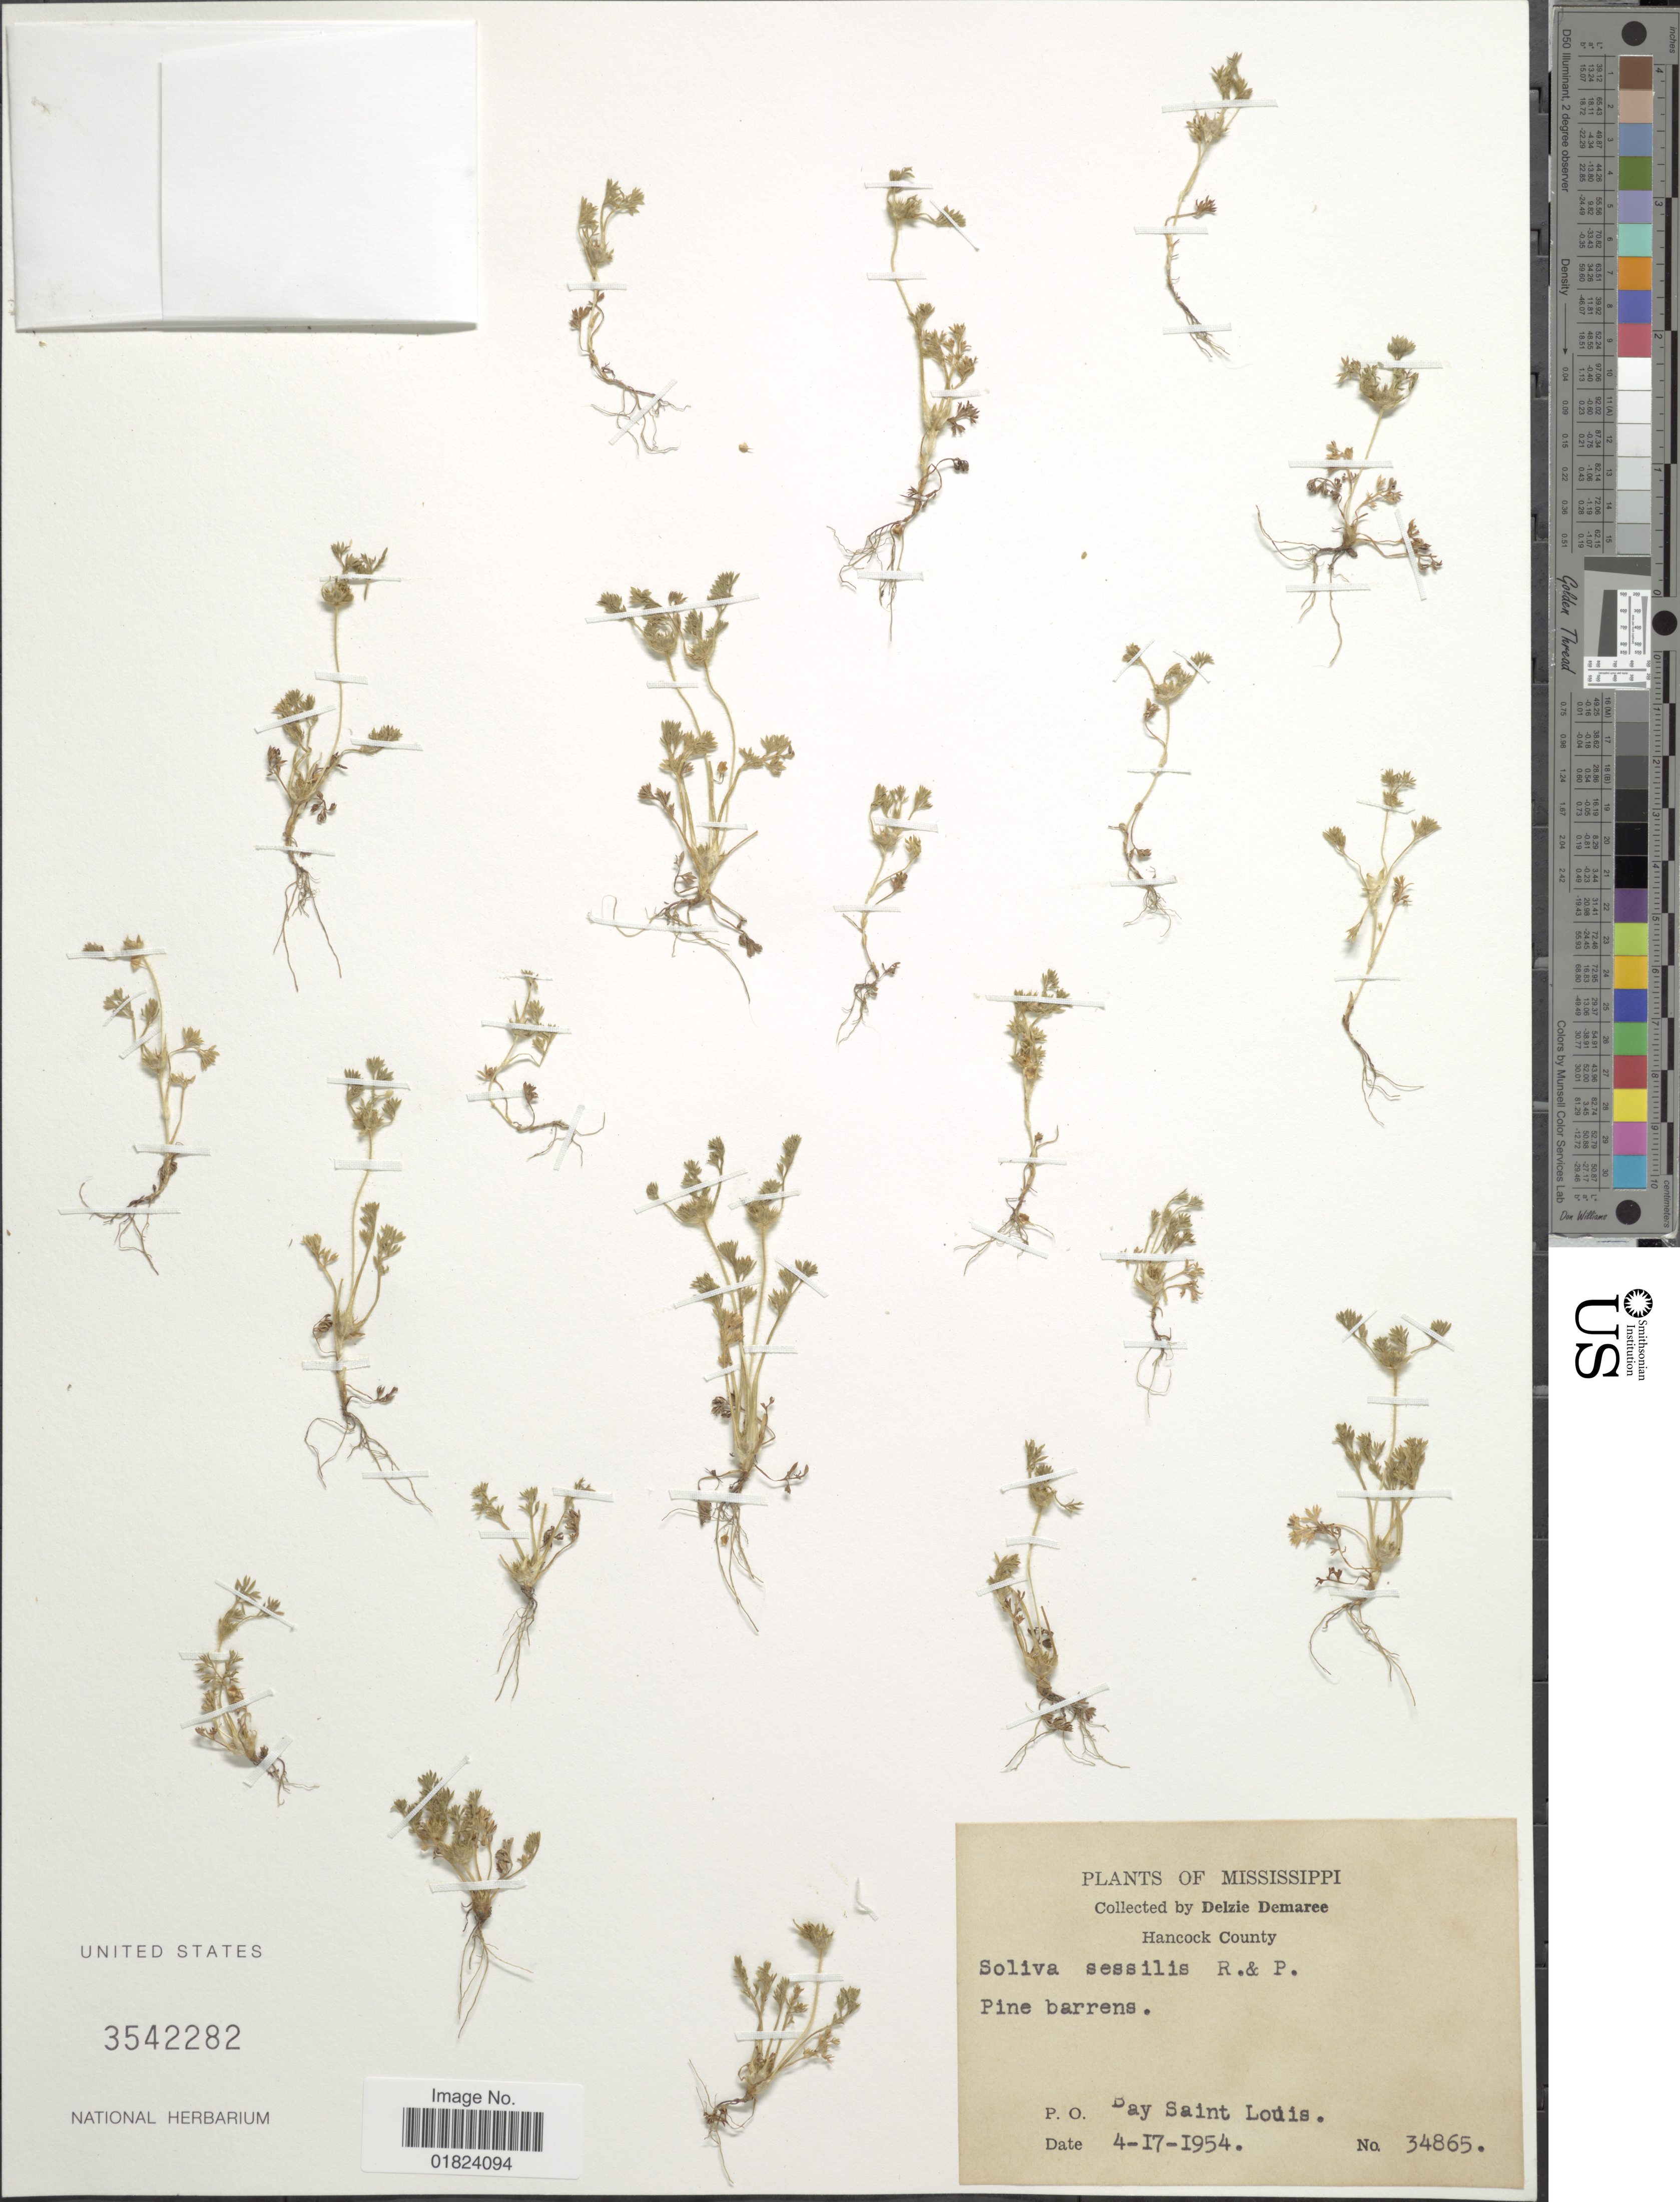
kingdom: Plantae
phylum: Tracheophyta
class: Magnoliopsida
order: Asterales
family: Asteraceae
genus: Soliva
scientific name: Soliva sessilis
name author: Ruiz & Pav.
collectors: D. Demaree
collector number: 34865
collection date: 1954-04-17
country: United States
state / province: Mississippi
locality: Pine barrens, P.O. Bay Saint Louis, Hancock County.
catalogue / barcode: US 3542282